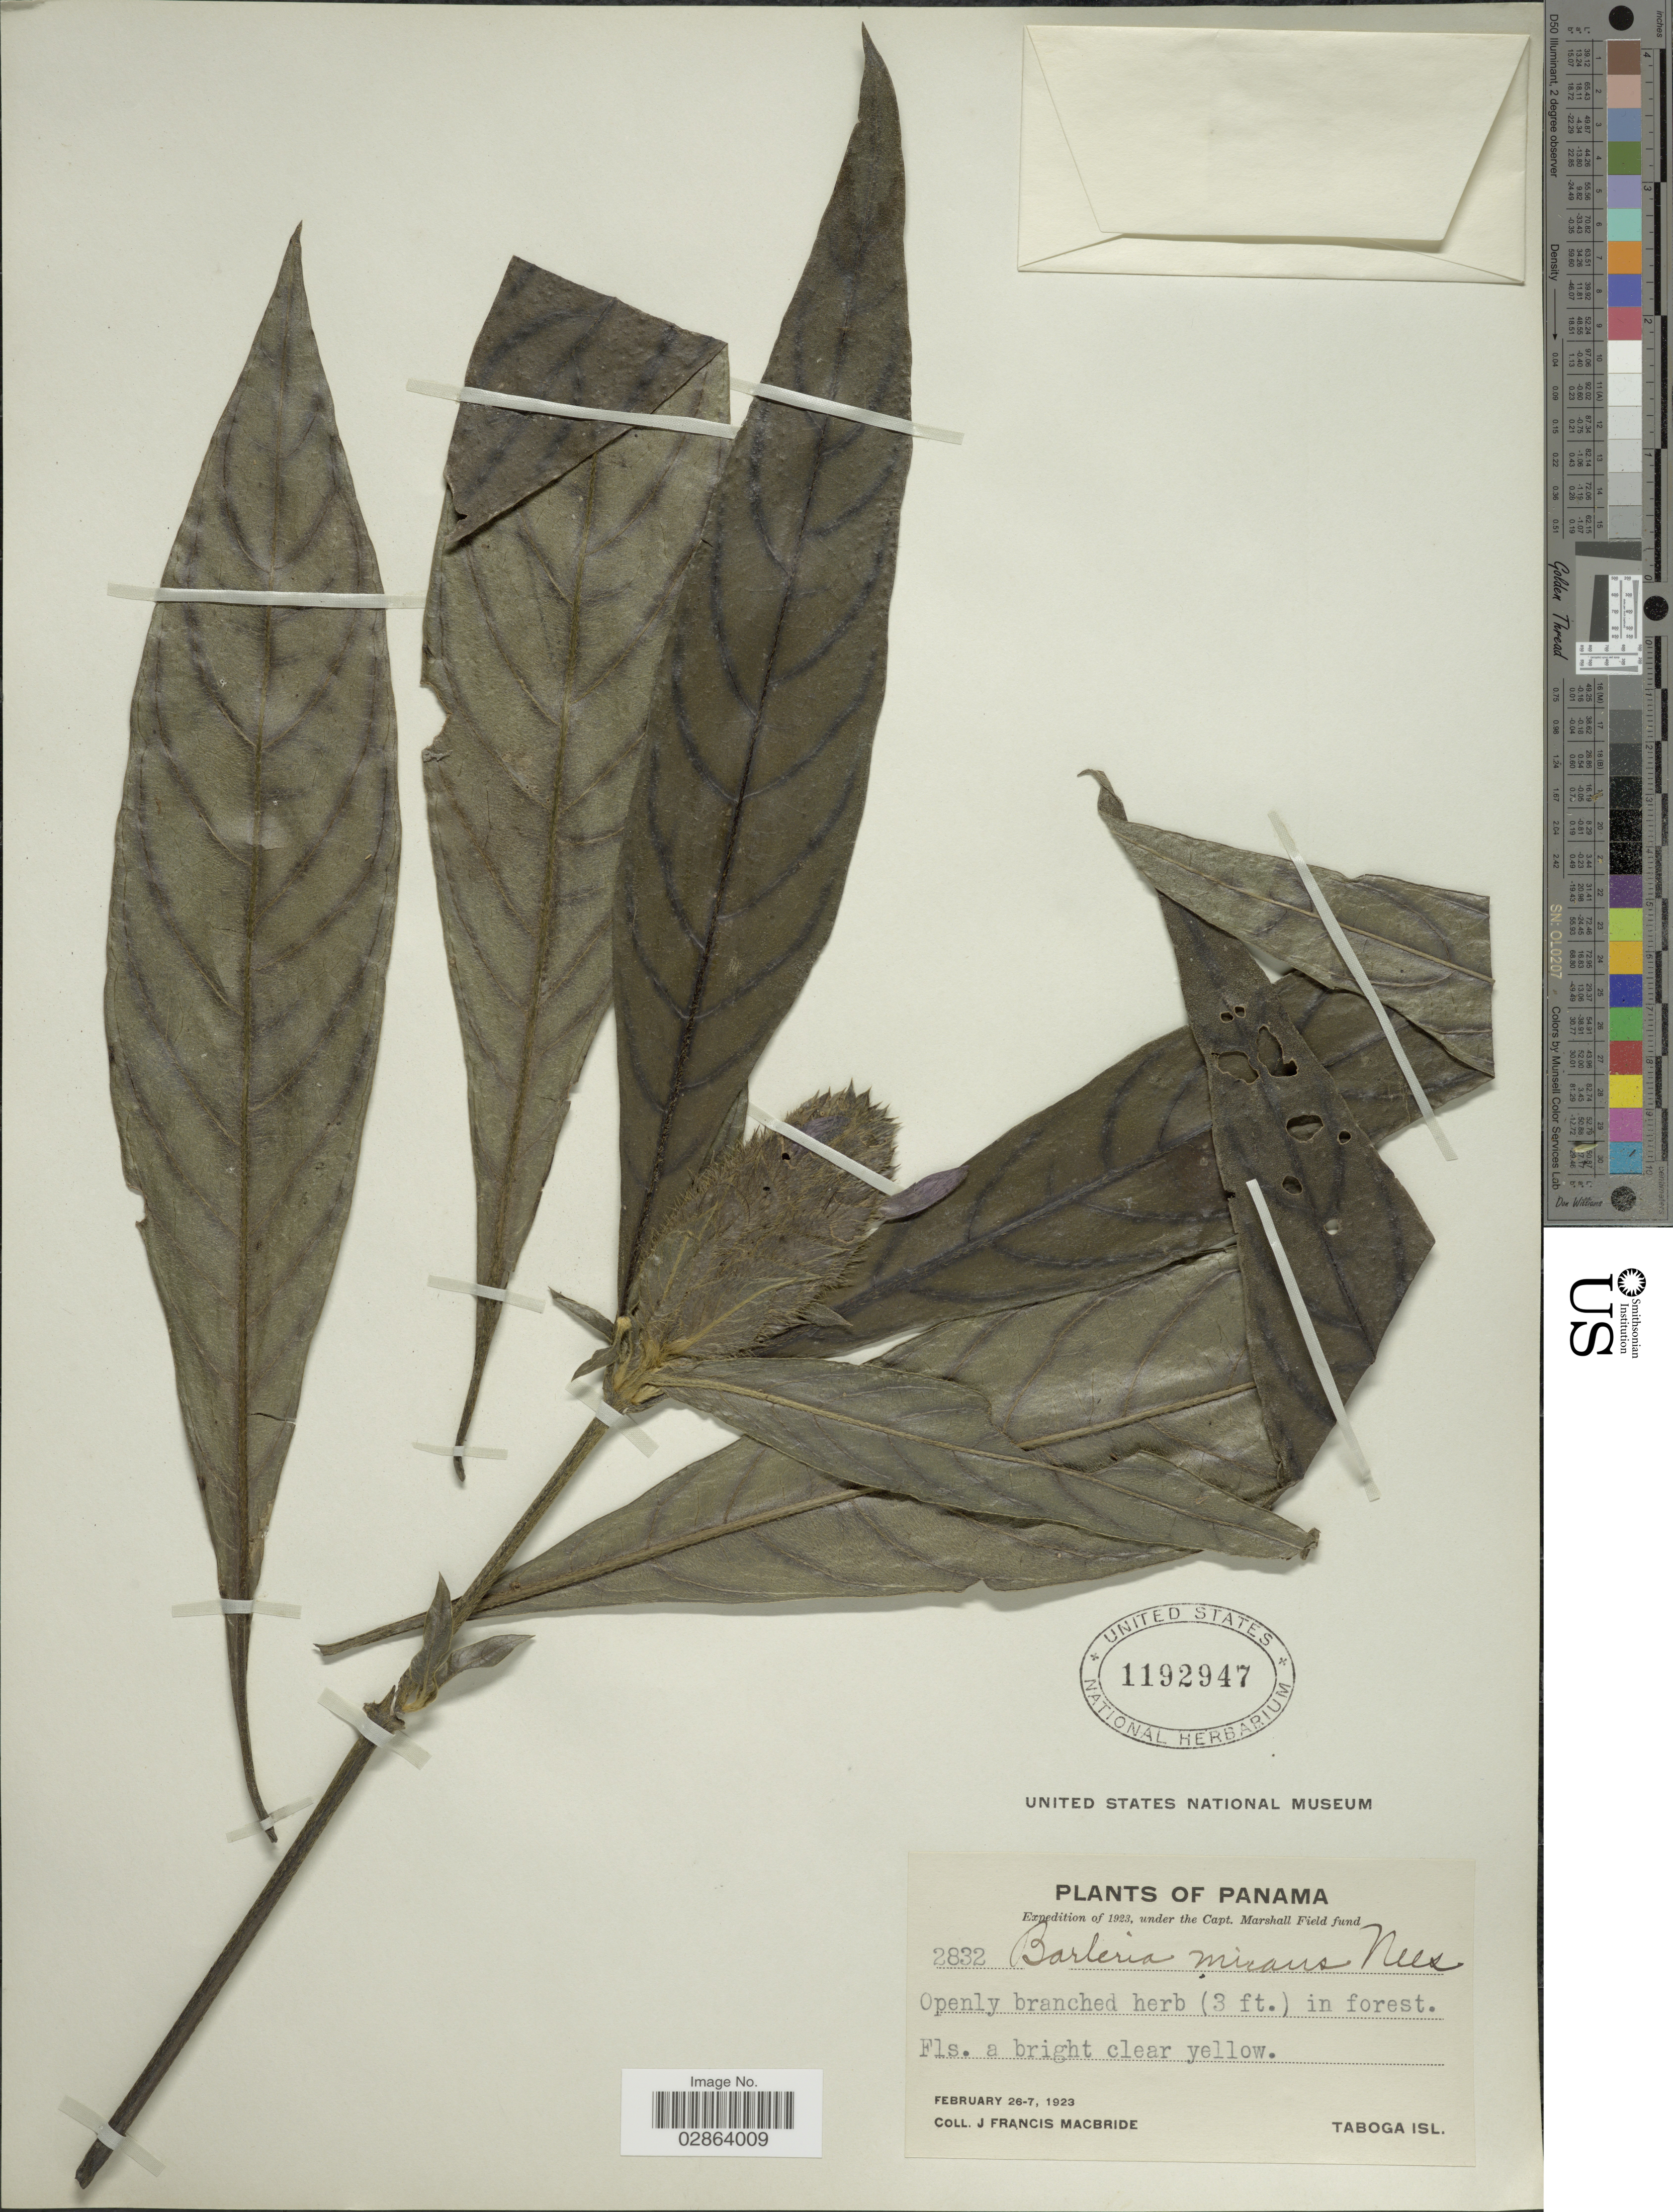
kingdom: Plantae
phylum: Tracheophyta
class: Magnoliopsida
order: Lamiales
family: Acanthaceae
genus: Barleria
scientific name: Barleria oenotheroides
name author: Dum. Cours.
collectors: J. F. Macbride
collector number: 2832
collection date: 1923-02-07/1923-02-26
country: Panama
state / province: Panamá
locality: Taboga Isl.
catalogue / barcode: US 1192947